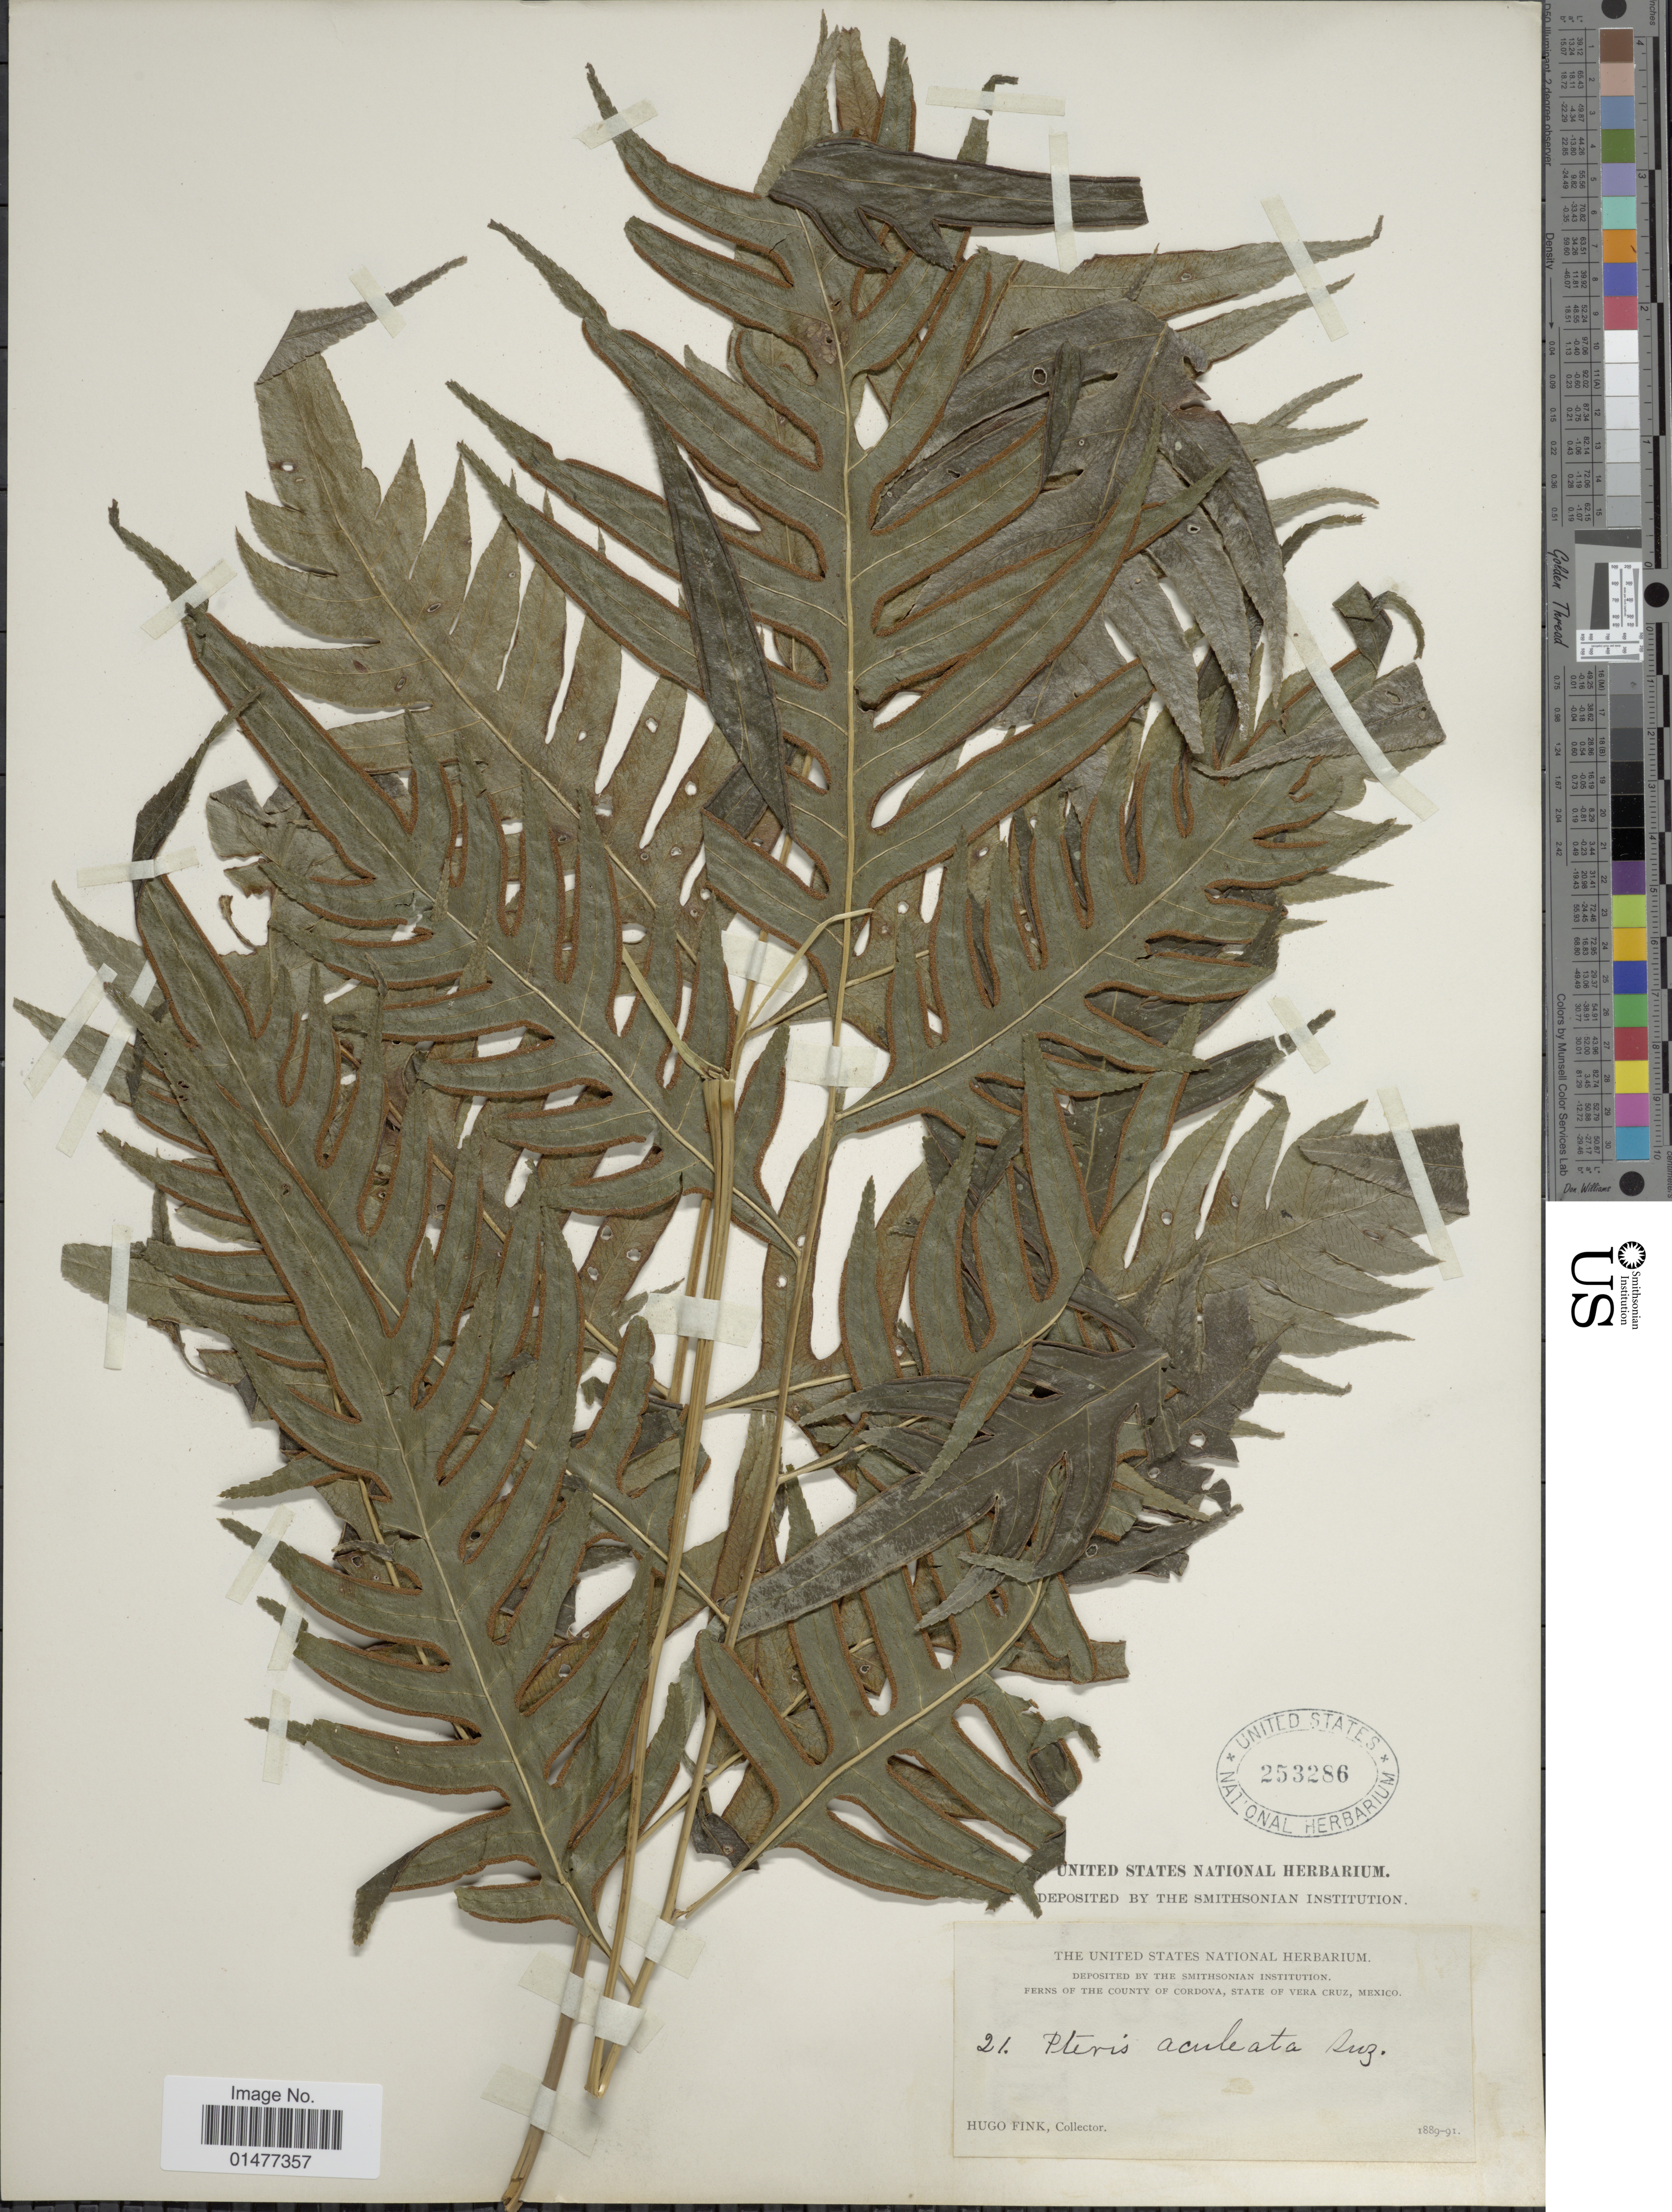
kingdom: Plantae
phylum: Tracheophyta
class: Polypodiopsida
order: Polypodiales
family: Pteridaceae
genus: Pteris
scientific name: Pteris altissima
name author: Poir.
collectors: H. Fink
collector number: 21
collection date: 1889/1891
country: Mexico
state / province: Veracruz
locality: Ferns of the county of Cordova, state of Vera Cruz, Mexico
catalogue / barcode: US 253286